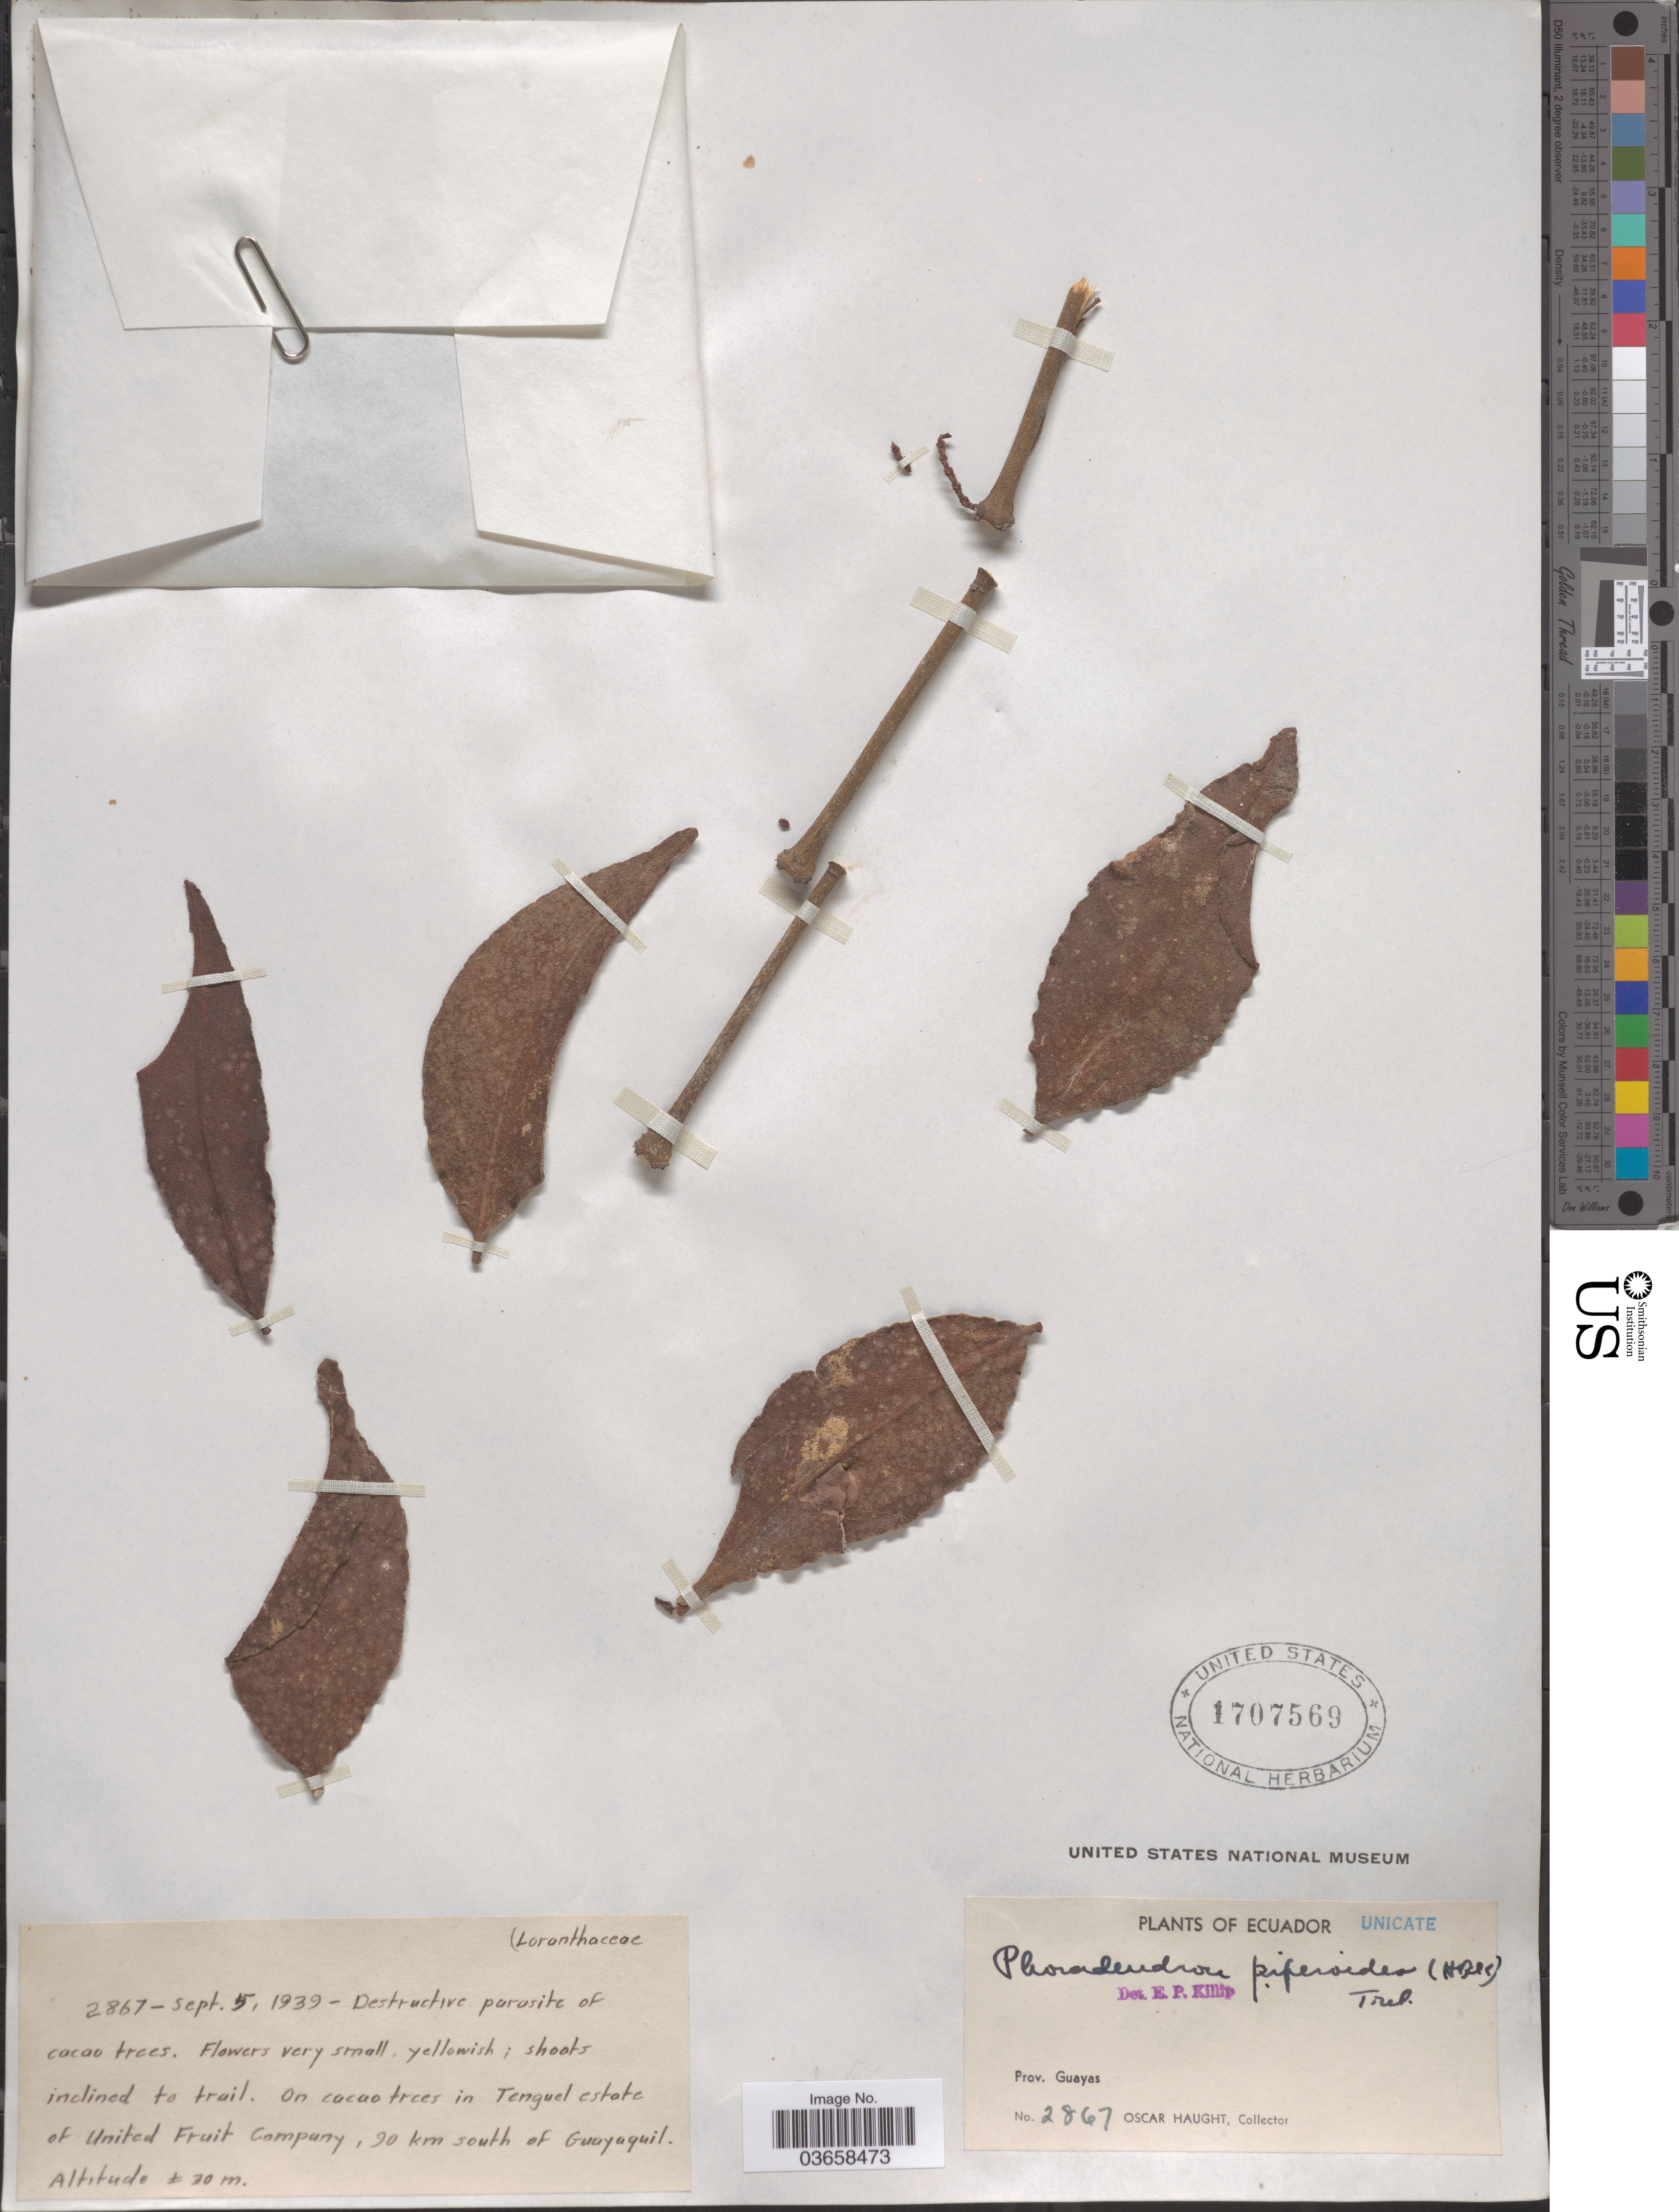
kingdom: Plantae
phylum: Tracheophyta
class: Magnoliopsida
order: Santalales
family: Viscaceae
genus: Phoradendron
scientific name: Phoradendron piperoides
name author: (Kunth) Trel.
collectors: O. Haught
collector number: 2867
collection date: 1939-09-05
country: Ecuador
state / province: Guayas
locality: On cacao trees in Tenguel estate at United Fruit Company, 90 km south of Guayaquil.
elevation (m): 30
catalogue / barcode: US 1707569